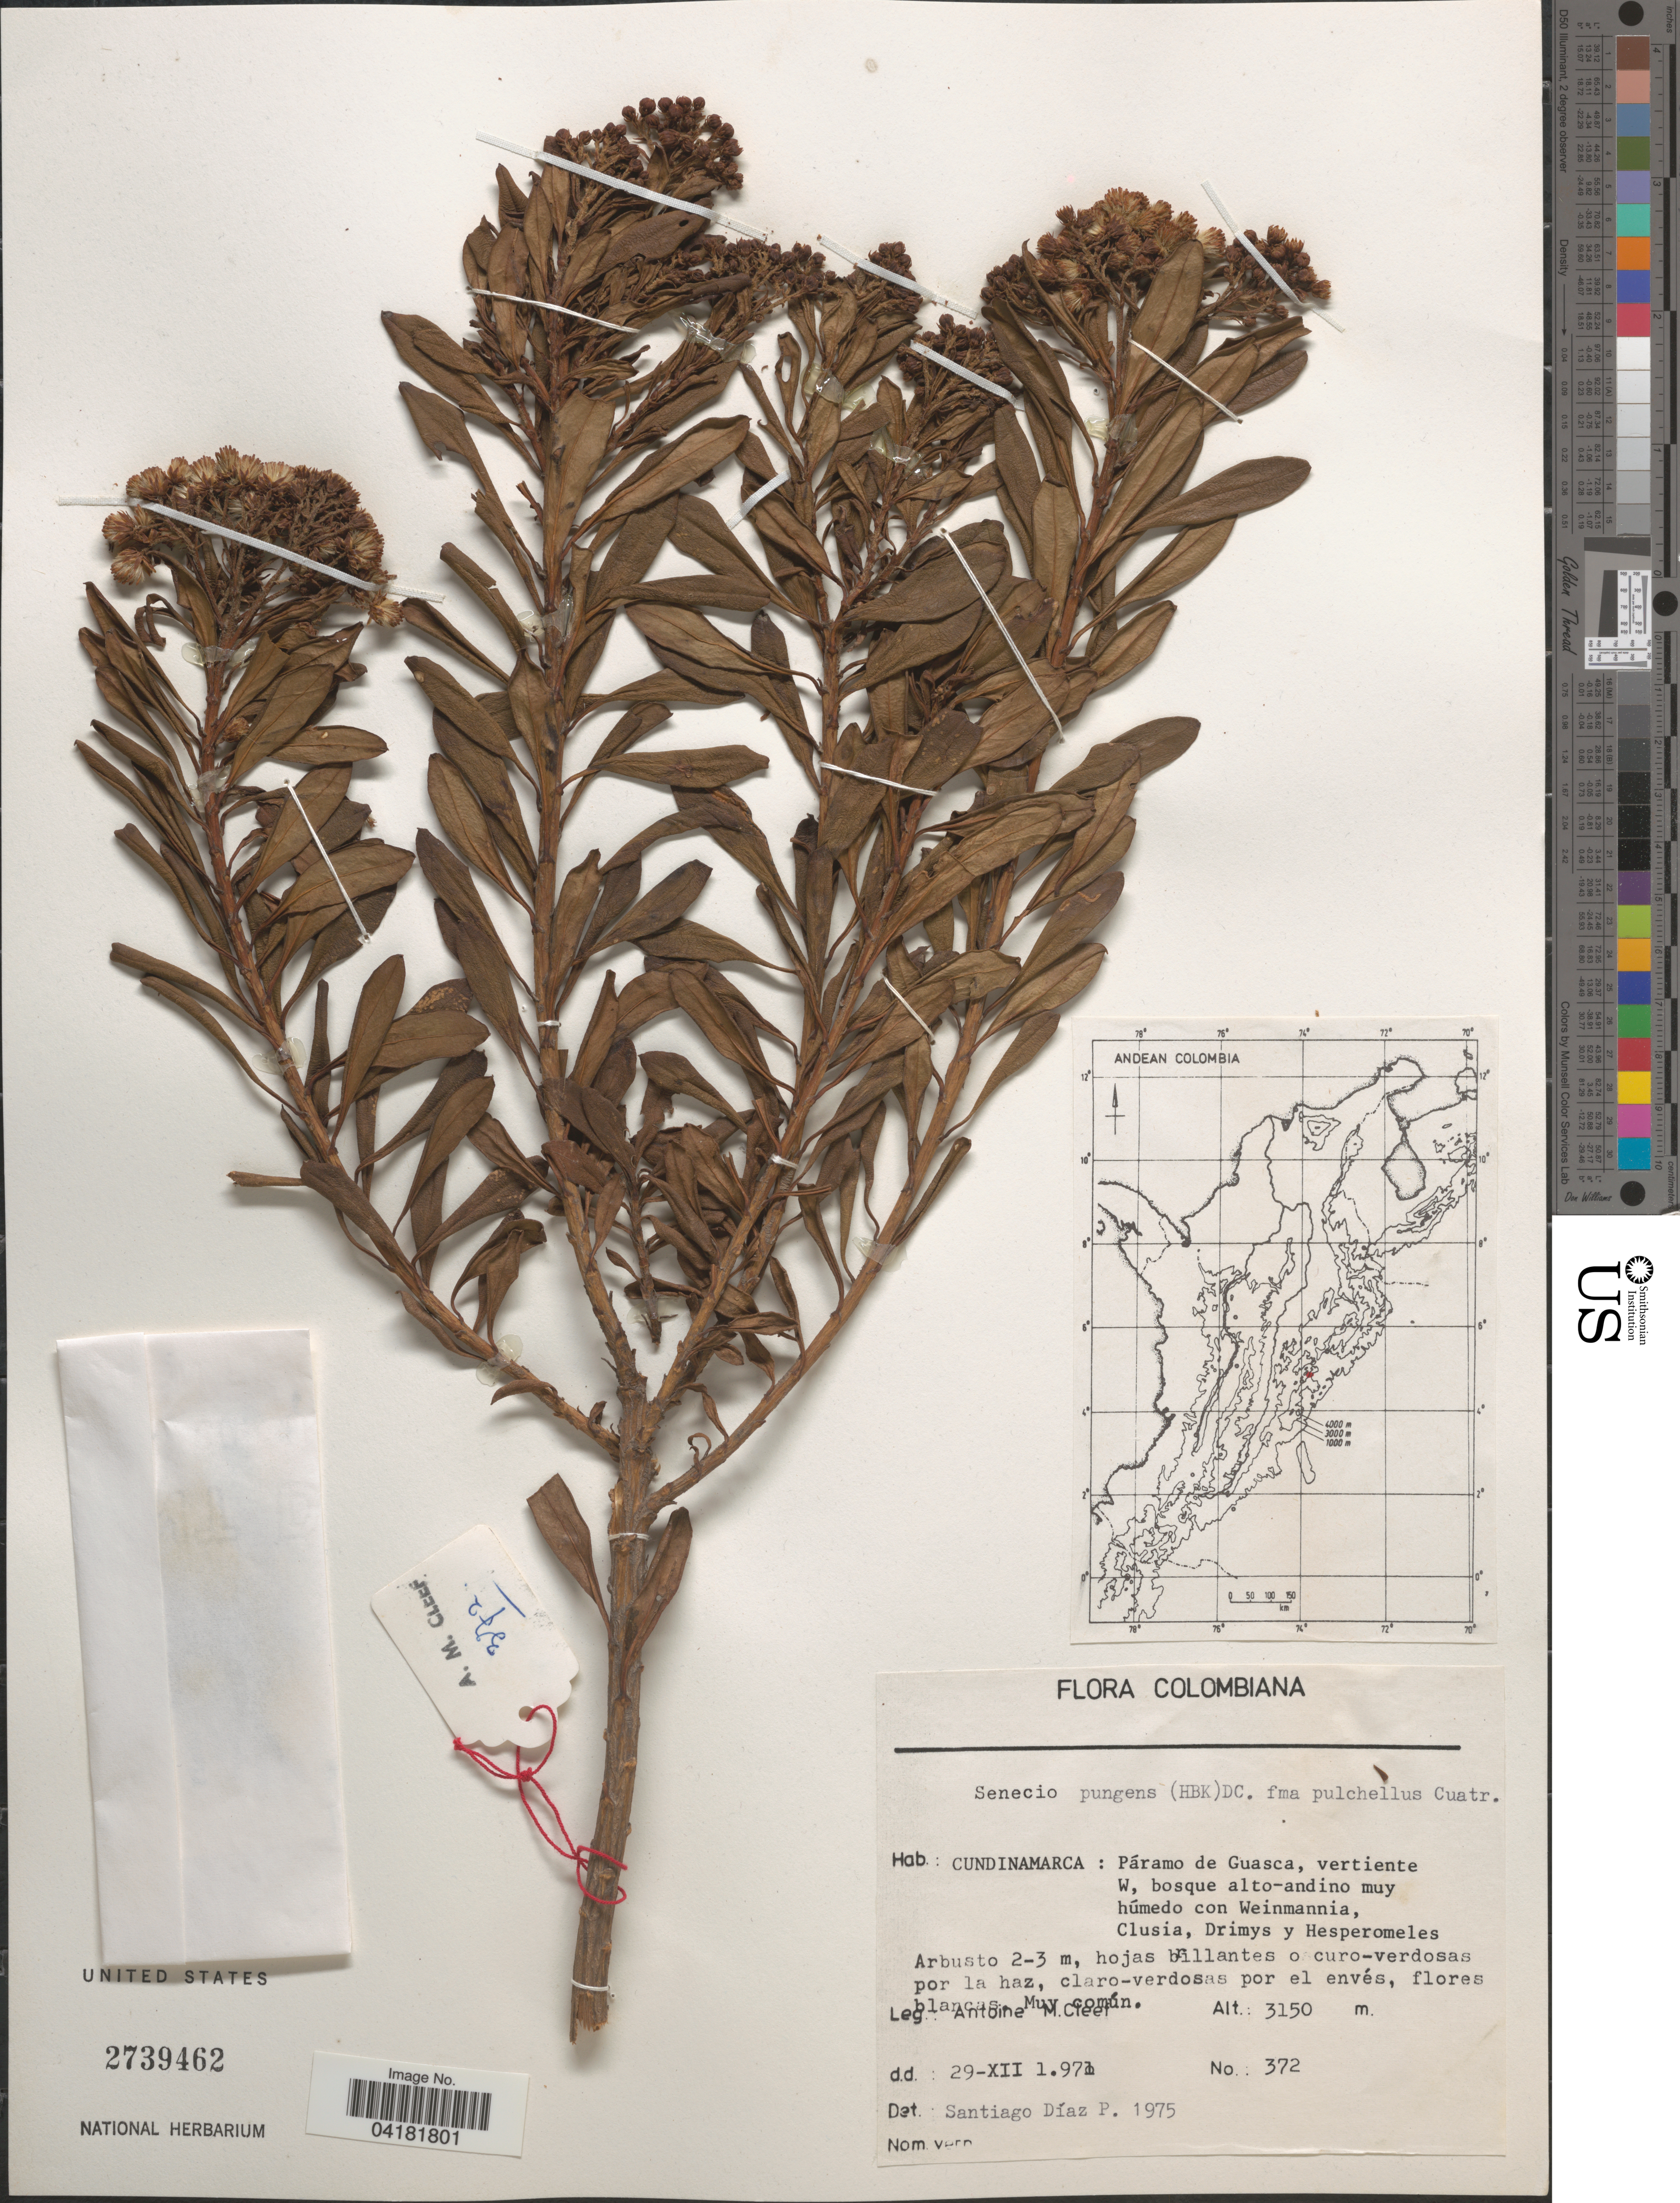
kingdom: Plantae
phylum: Tracheophyta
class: Magnoliopsida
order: Asterales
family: Asteraceae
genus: Monticalia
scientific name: Monticalia pulchella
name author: (Kunth) C. Jeffrey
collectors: A. M. Cleef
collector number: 372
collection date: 1971-12-29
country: Colombia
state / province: Cundinamarca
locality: Colombiana. Páramo de Guasca, vertiente W.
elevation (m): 3150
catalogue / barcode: US 2739462